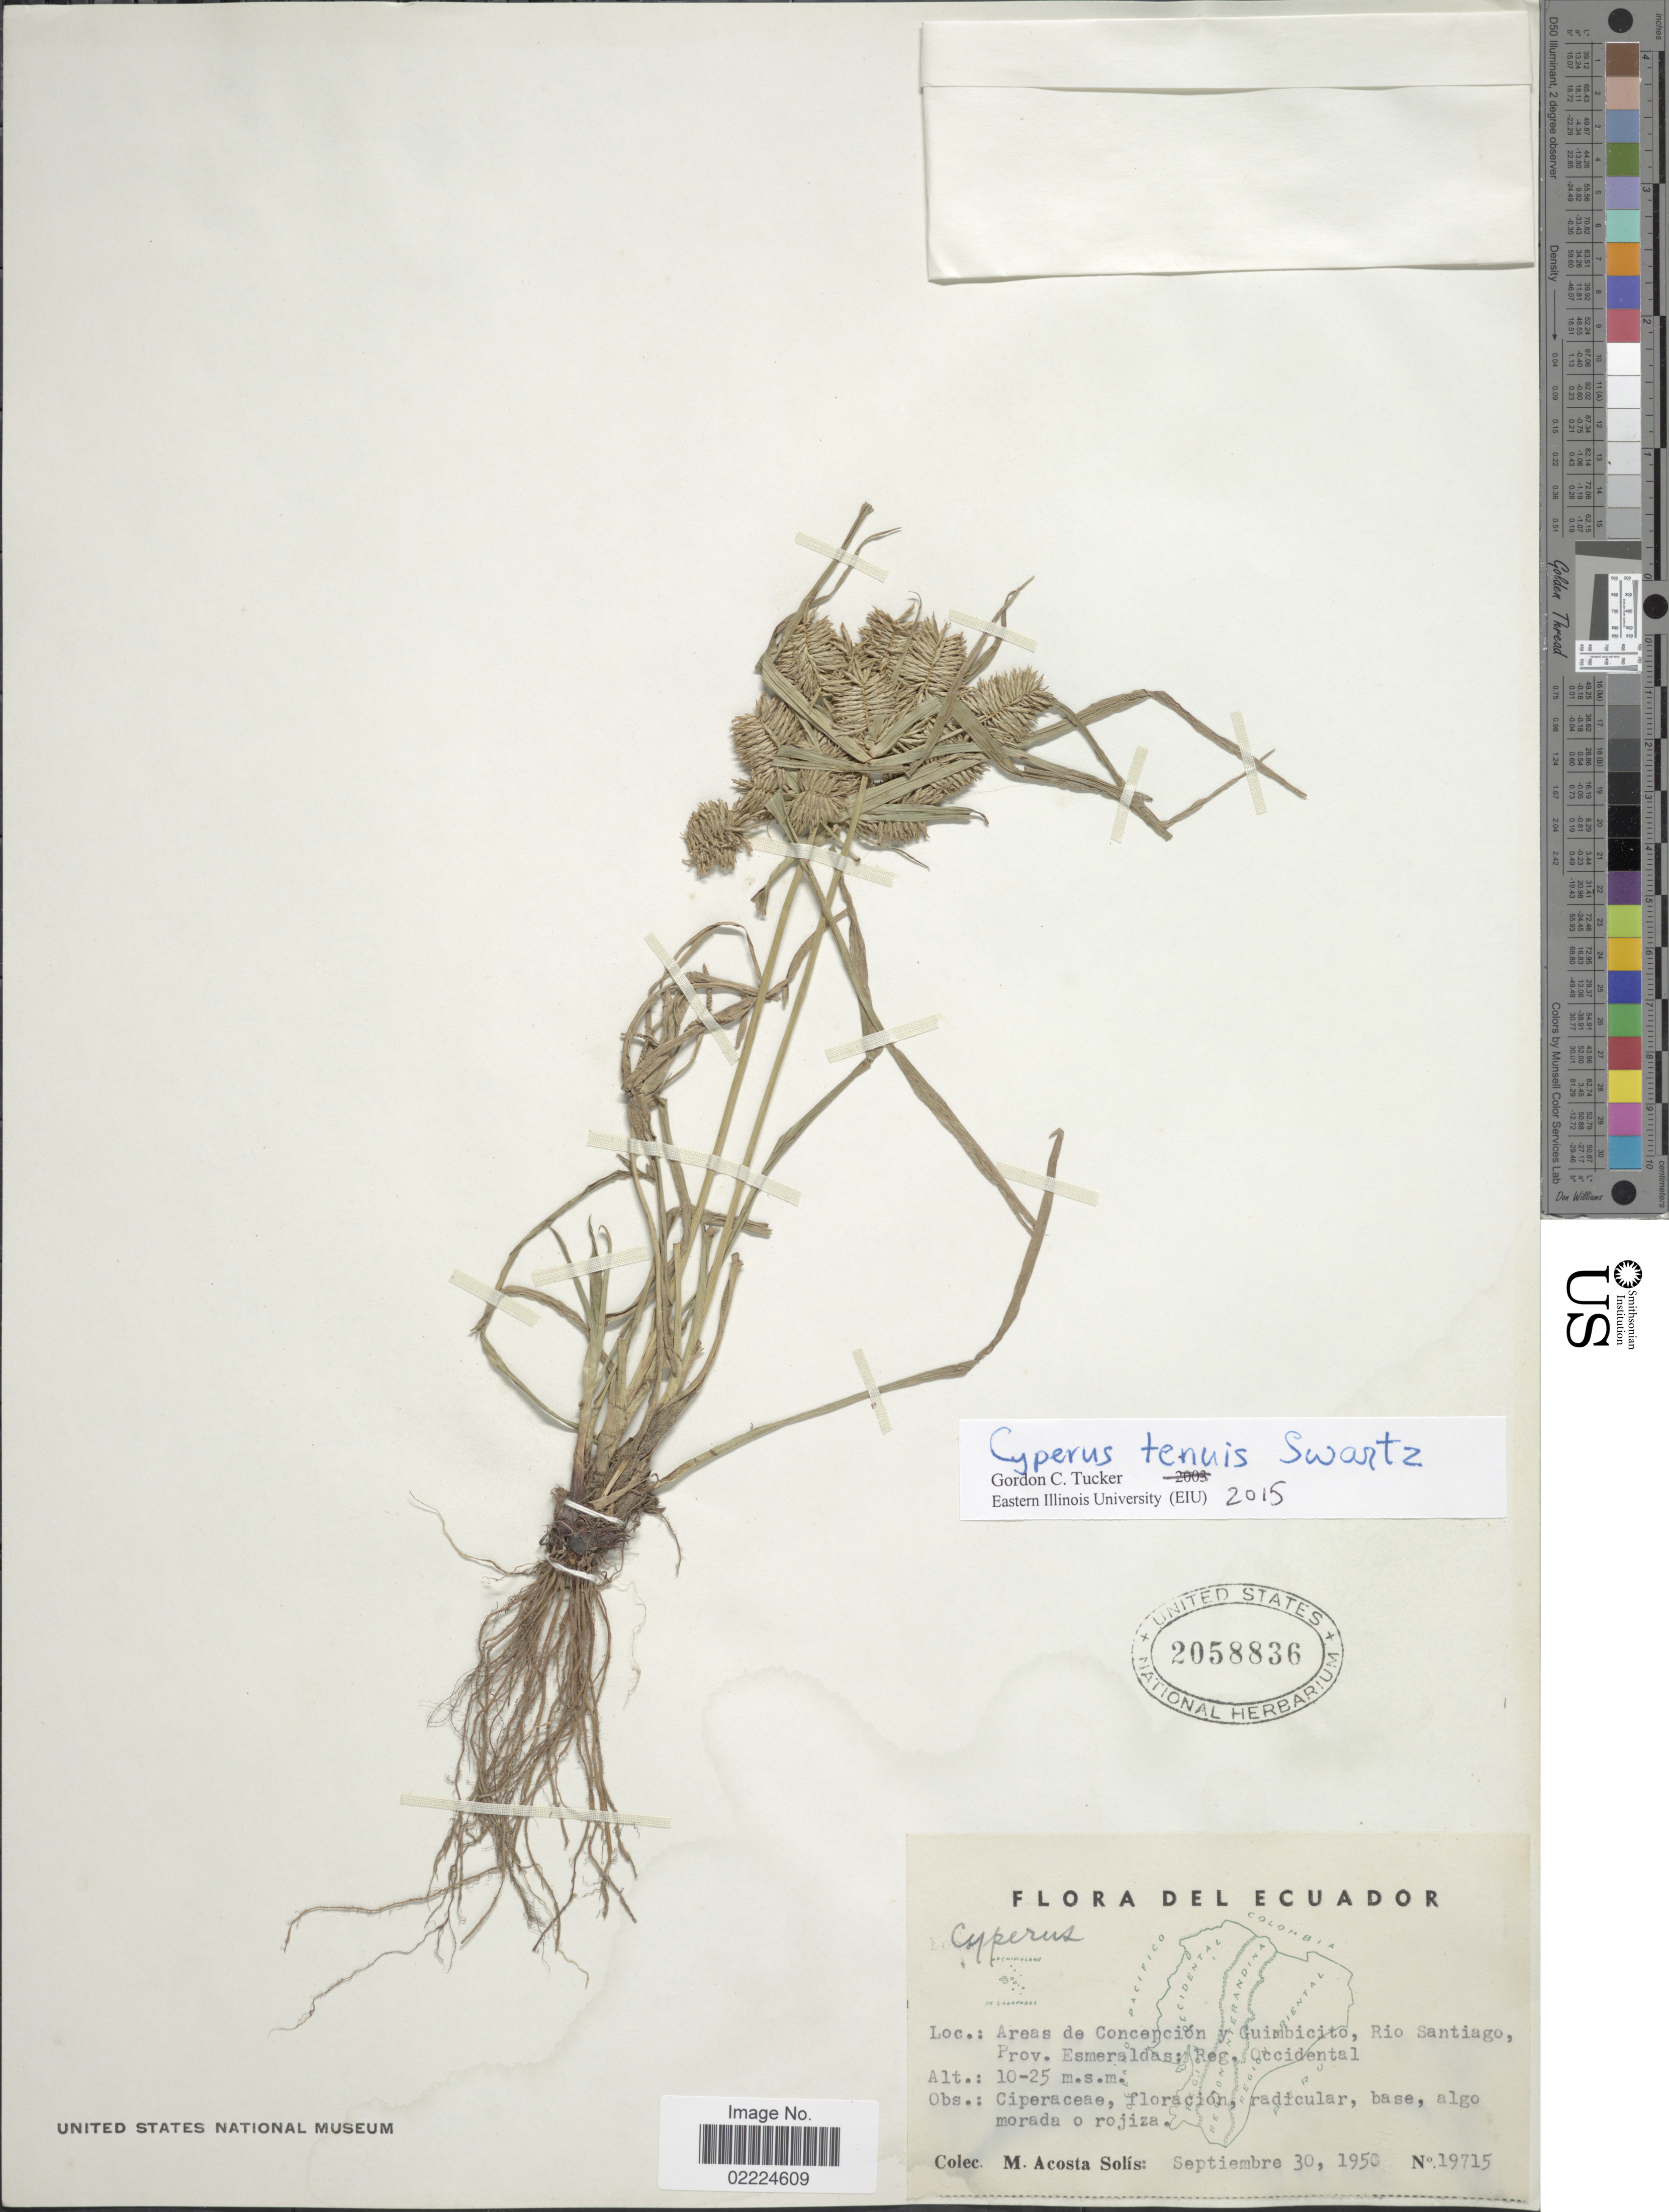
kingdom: Plantae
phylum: Tracheophyta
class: Liliopsida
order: Poales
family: Cyperaceae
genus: Cyperus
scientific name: Cyperus tenuis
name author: Sw.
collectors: M. Acosta Solis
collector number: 19715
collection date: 1950-09-30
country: Ecuador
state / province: Esmeraldas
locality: Areas de Concepcion y Guimbicito, Rio Santiago, Prov. Esmeraldas: Reg. Occidental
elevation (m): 10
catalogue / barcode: US 2058836